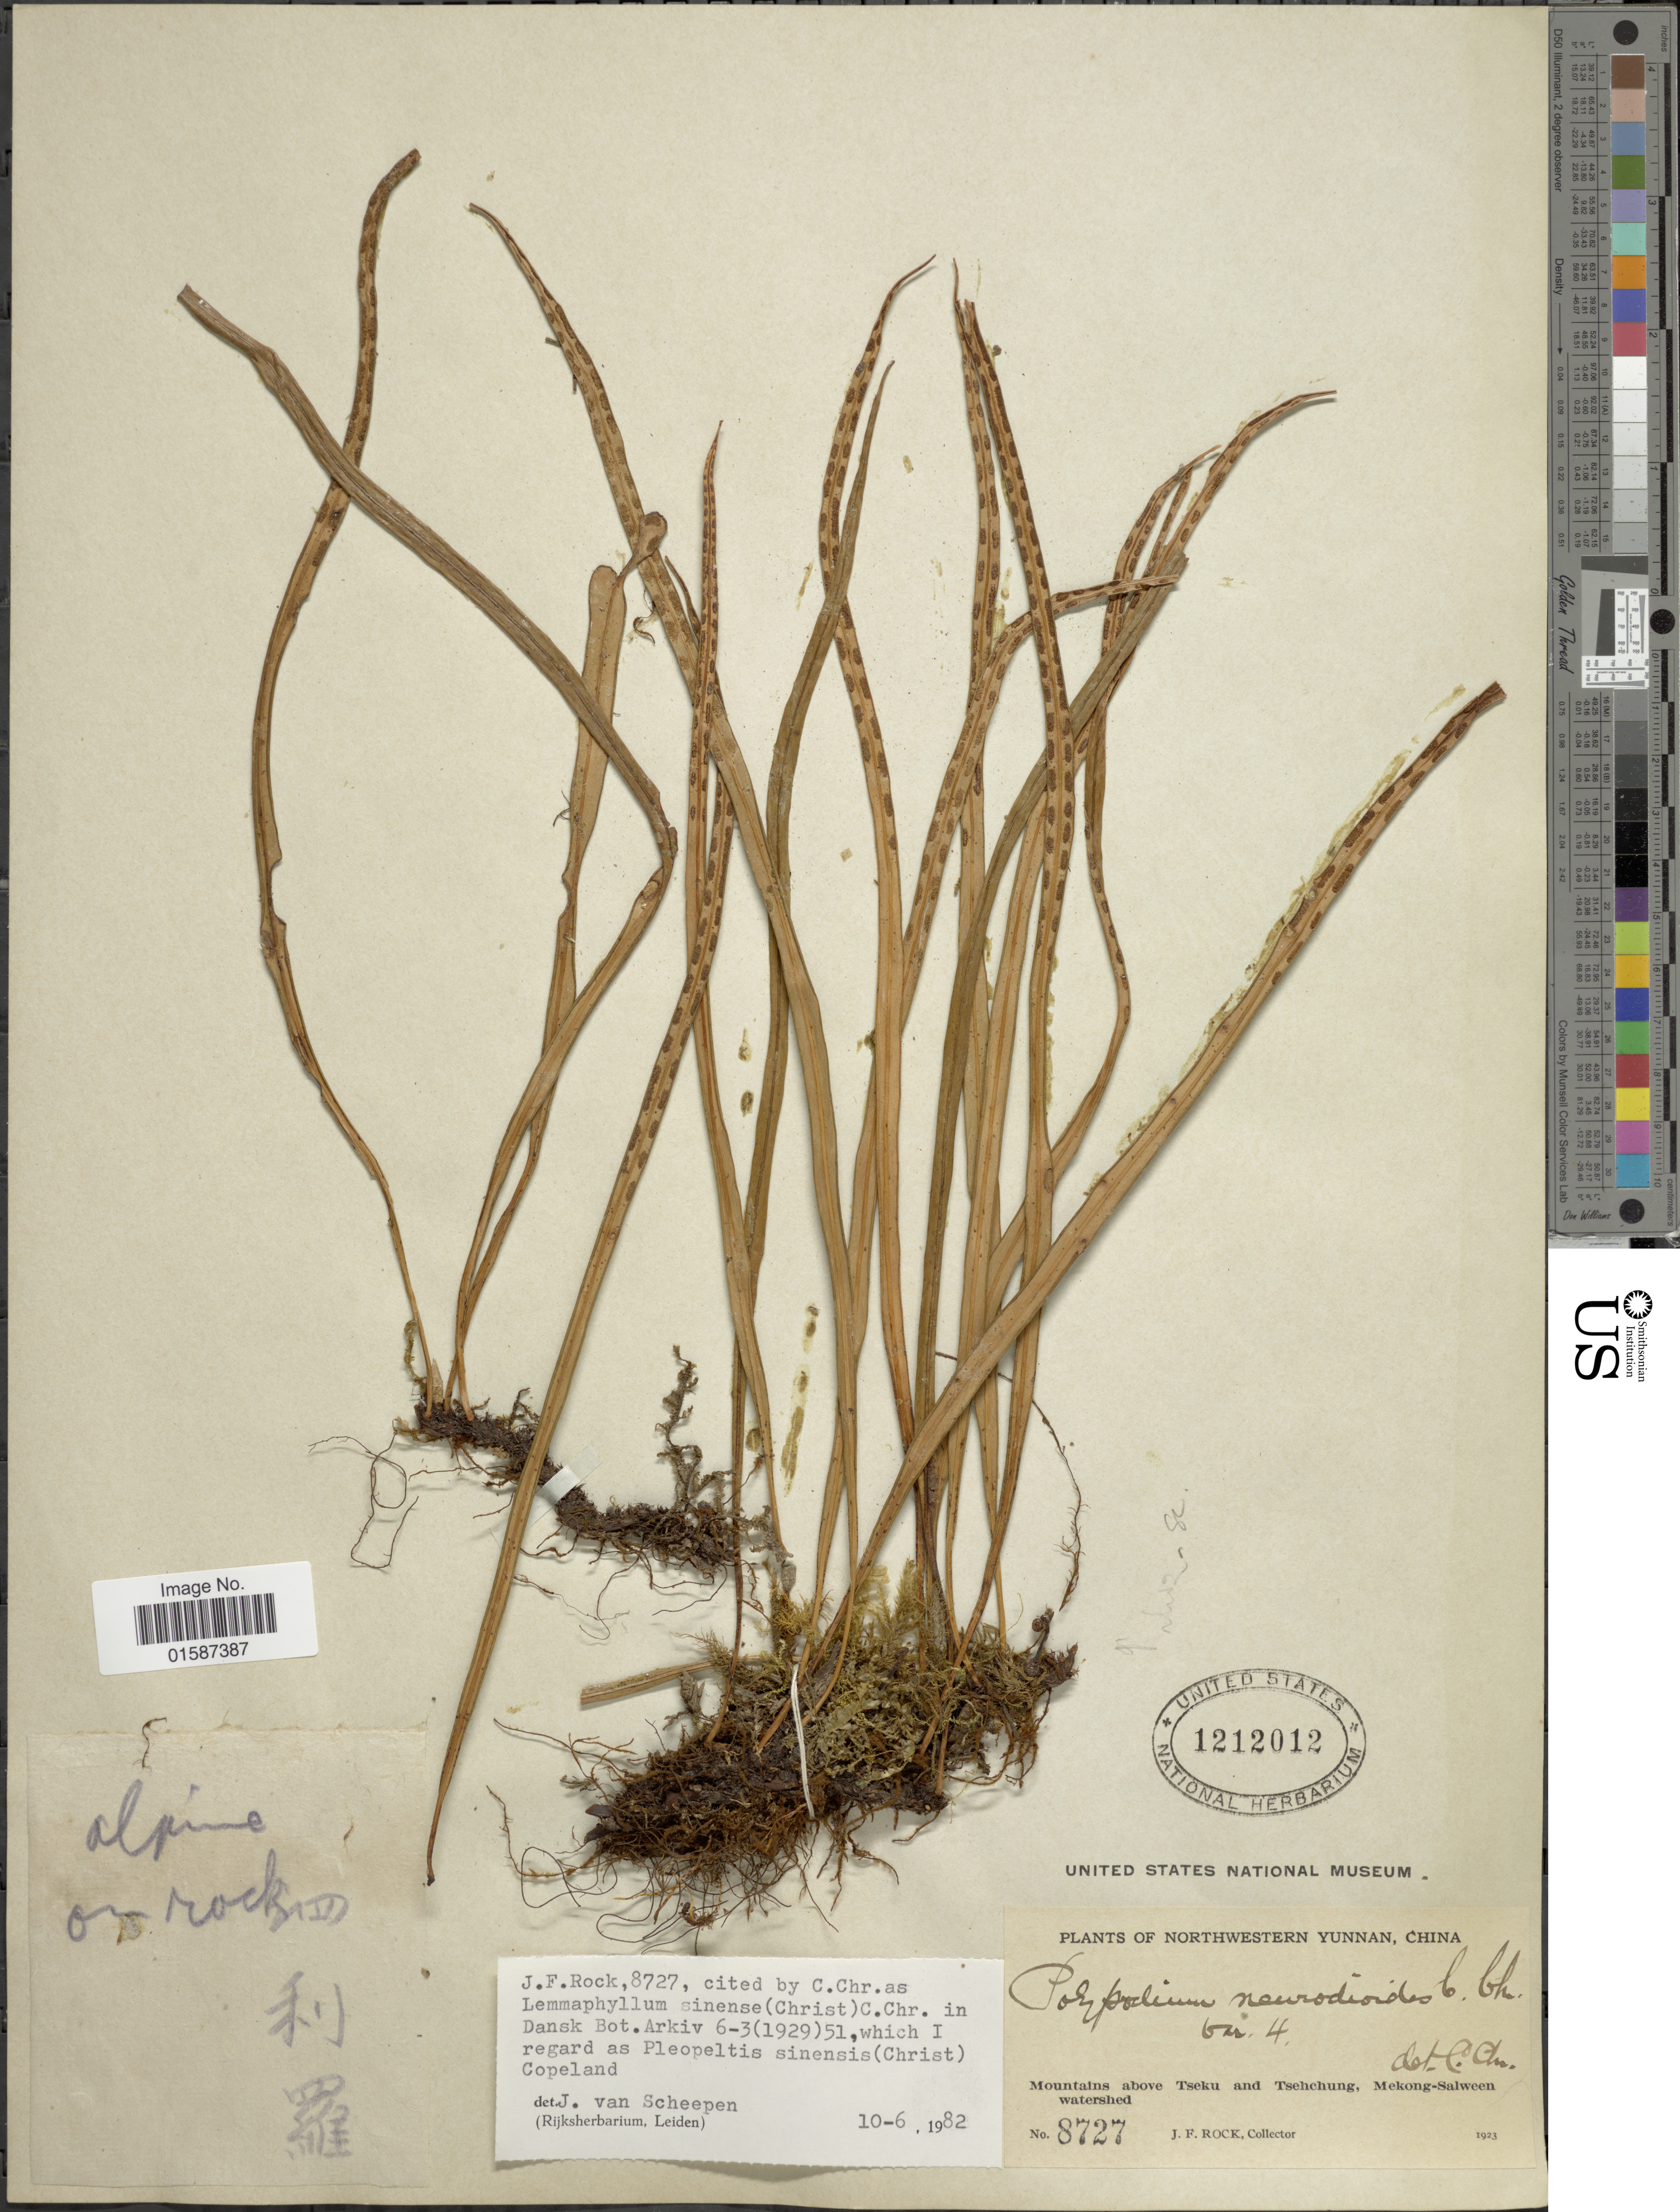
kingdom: Plantae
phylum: Tracheophyta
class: Polypodiopsida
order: Polypodiales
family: Polypodiaceae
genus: Lemmaphyllum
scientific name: Lemmaphyllum sinense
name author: (Christ) C. Chr.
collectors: J. Rock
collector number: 8727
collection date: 1923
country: China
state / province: Yunnan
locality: Northwestern Yunnan, mountains above Tseku and Tsehchung, mekong-Saiween watershed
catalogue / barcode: US 1212012